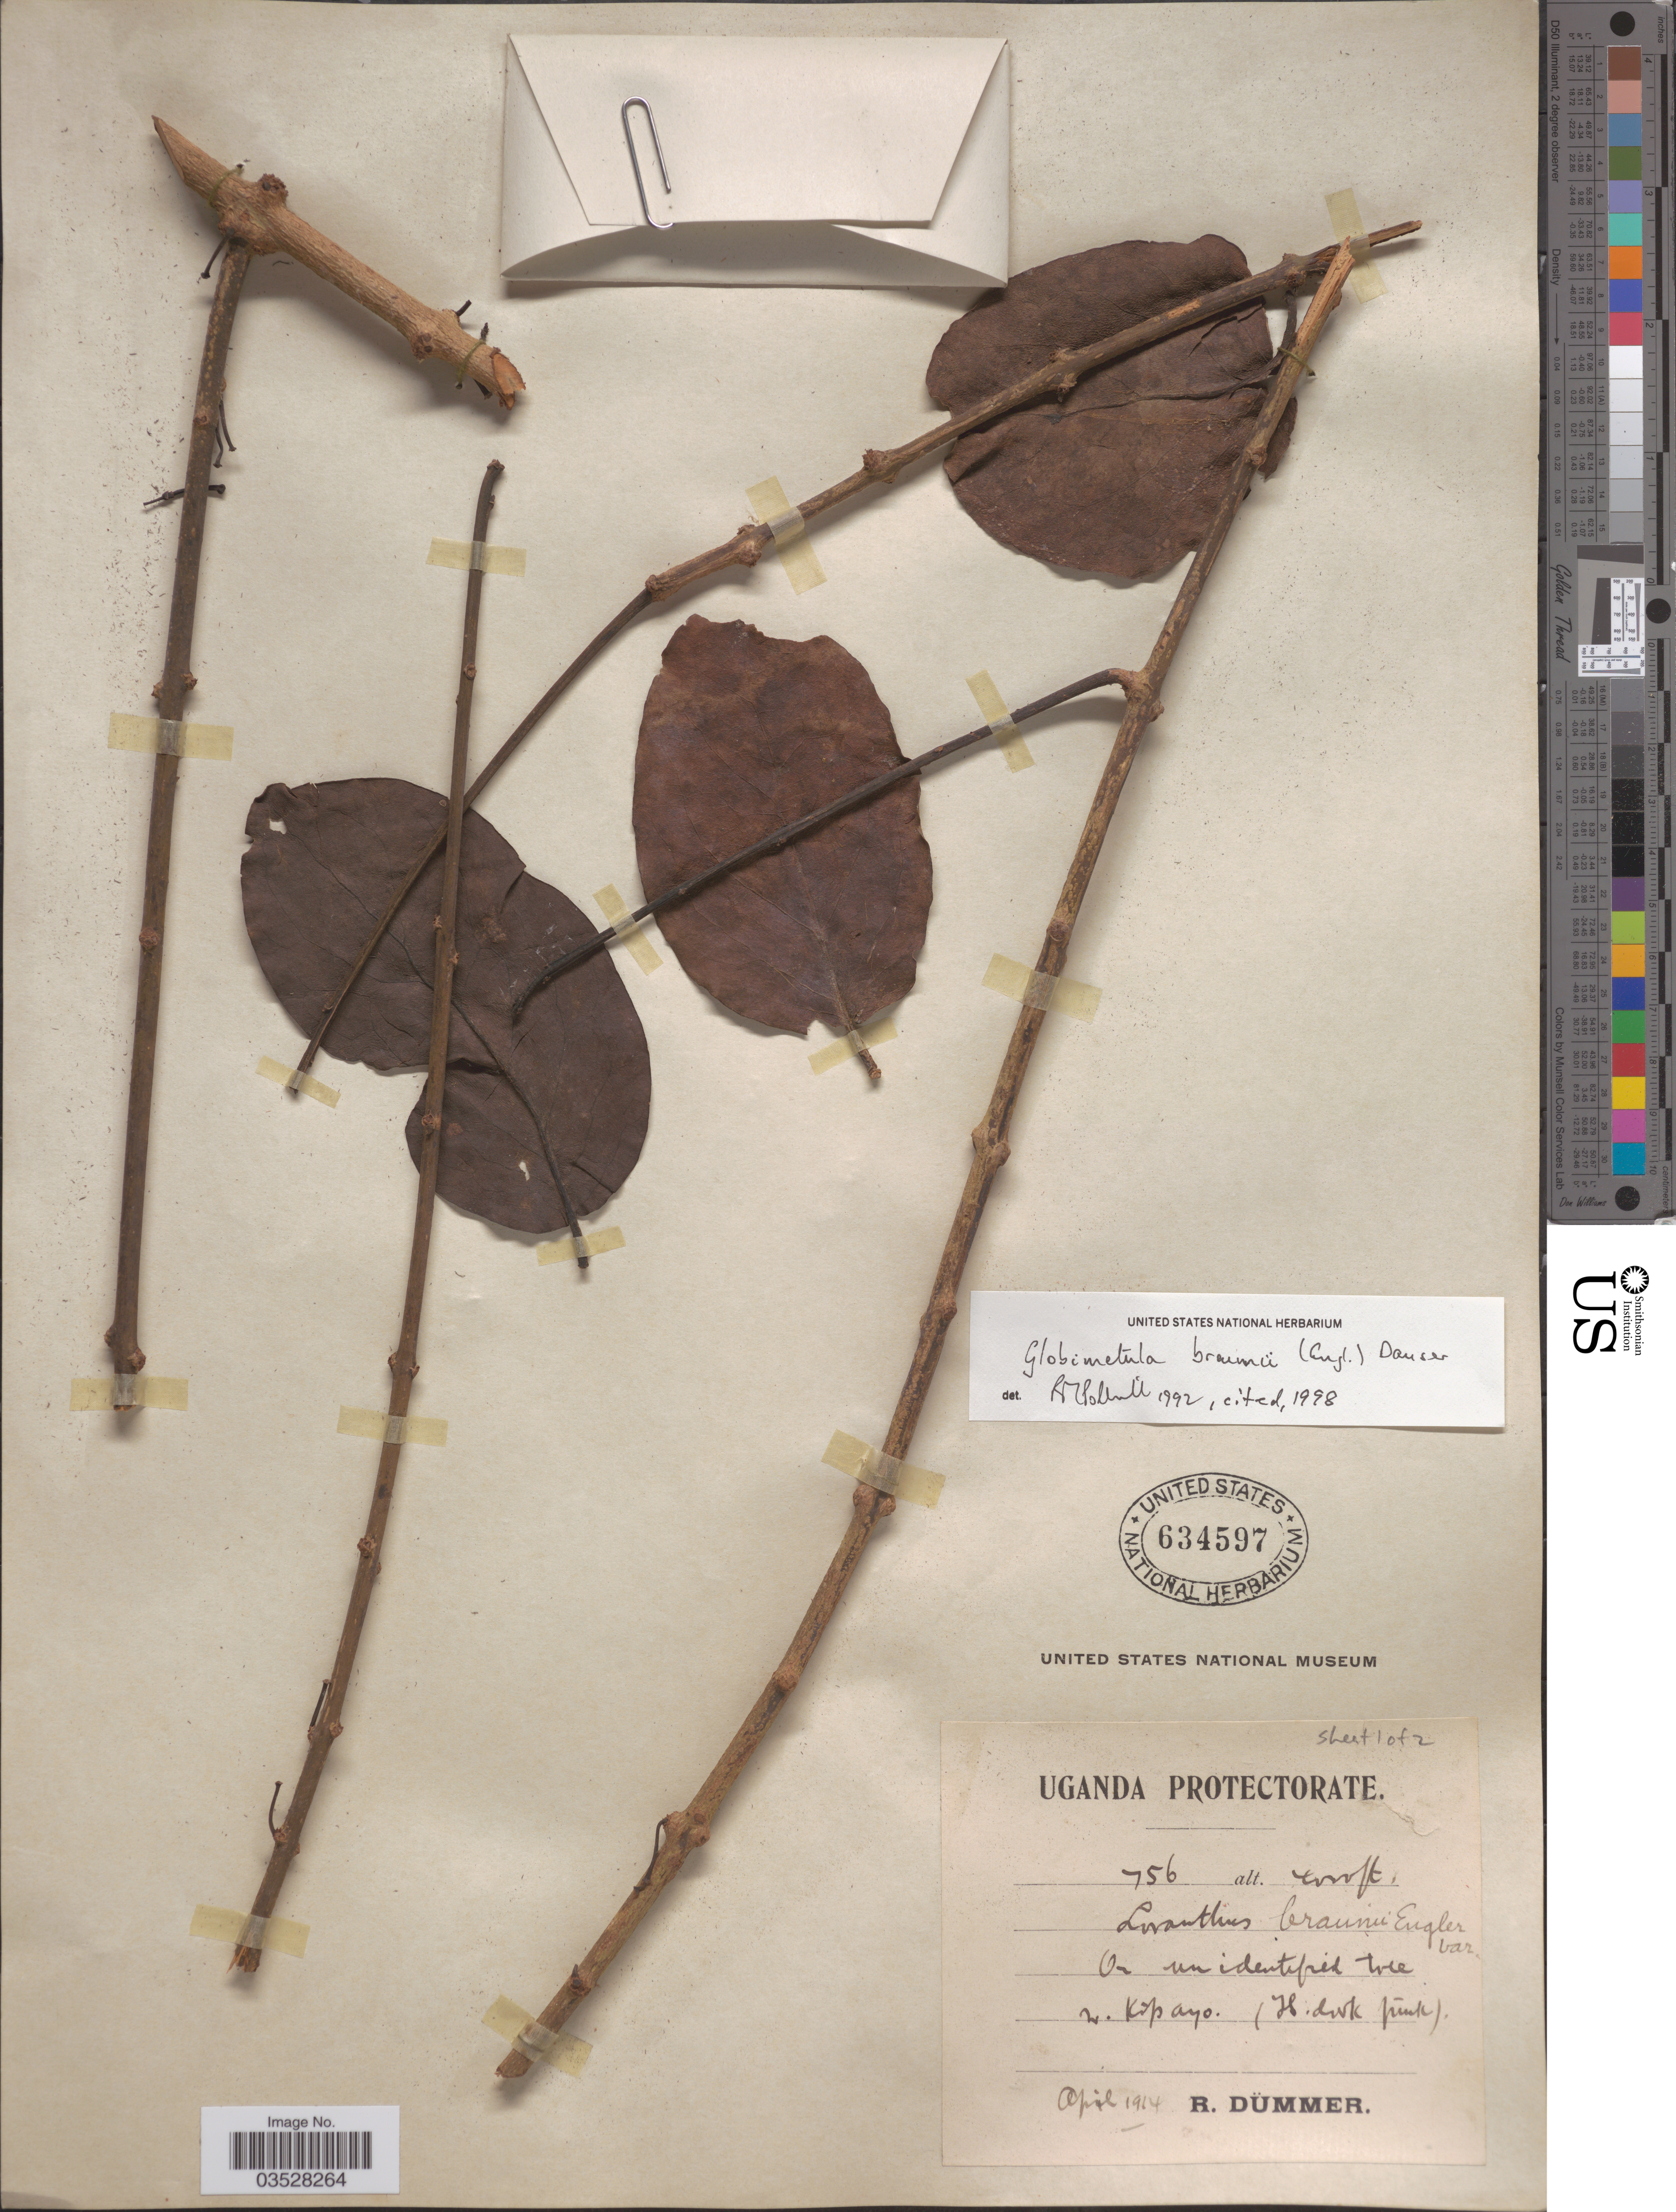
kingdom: Plantae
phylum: Tracheophyta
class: Magnoliopsida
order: Santalales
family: Loranthaceae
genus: Globimetula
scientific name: Globimetula braunii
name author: (Engl.) Tiegh.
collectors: R. A. Dümmer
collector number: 756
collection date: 1914-04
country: Uganda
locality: Uganda Protectorate. W. Kipayo.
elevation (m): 1219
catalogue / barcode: US 634597